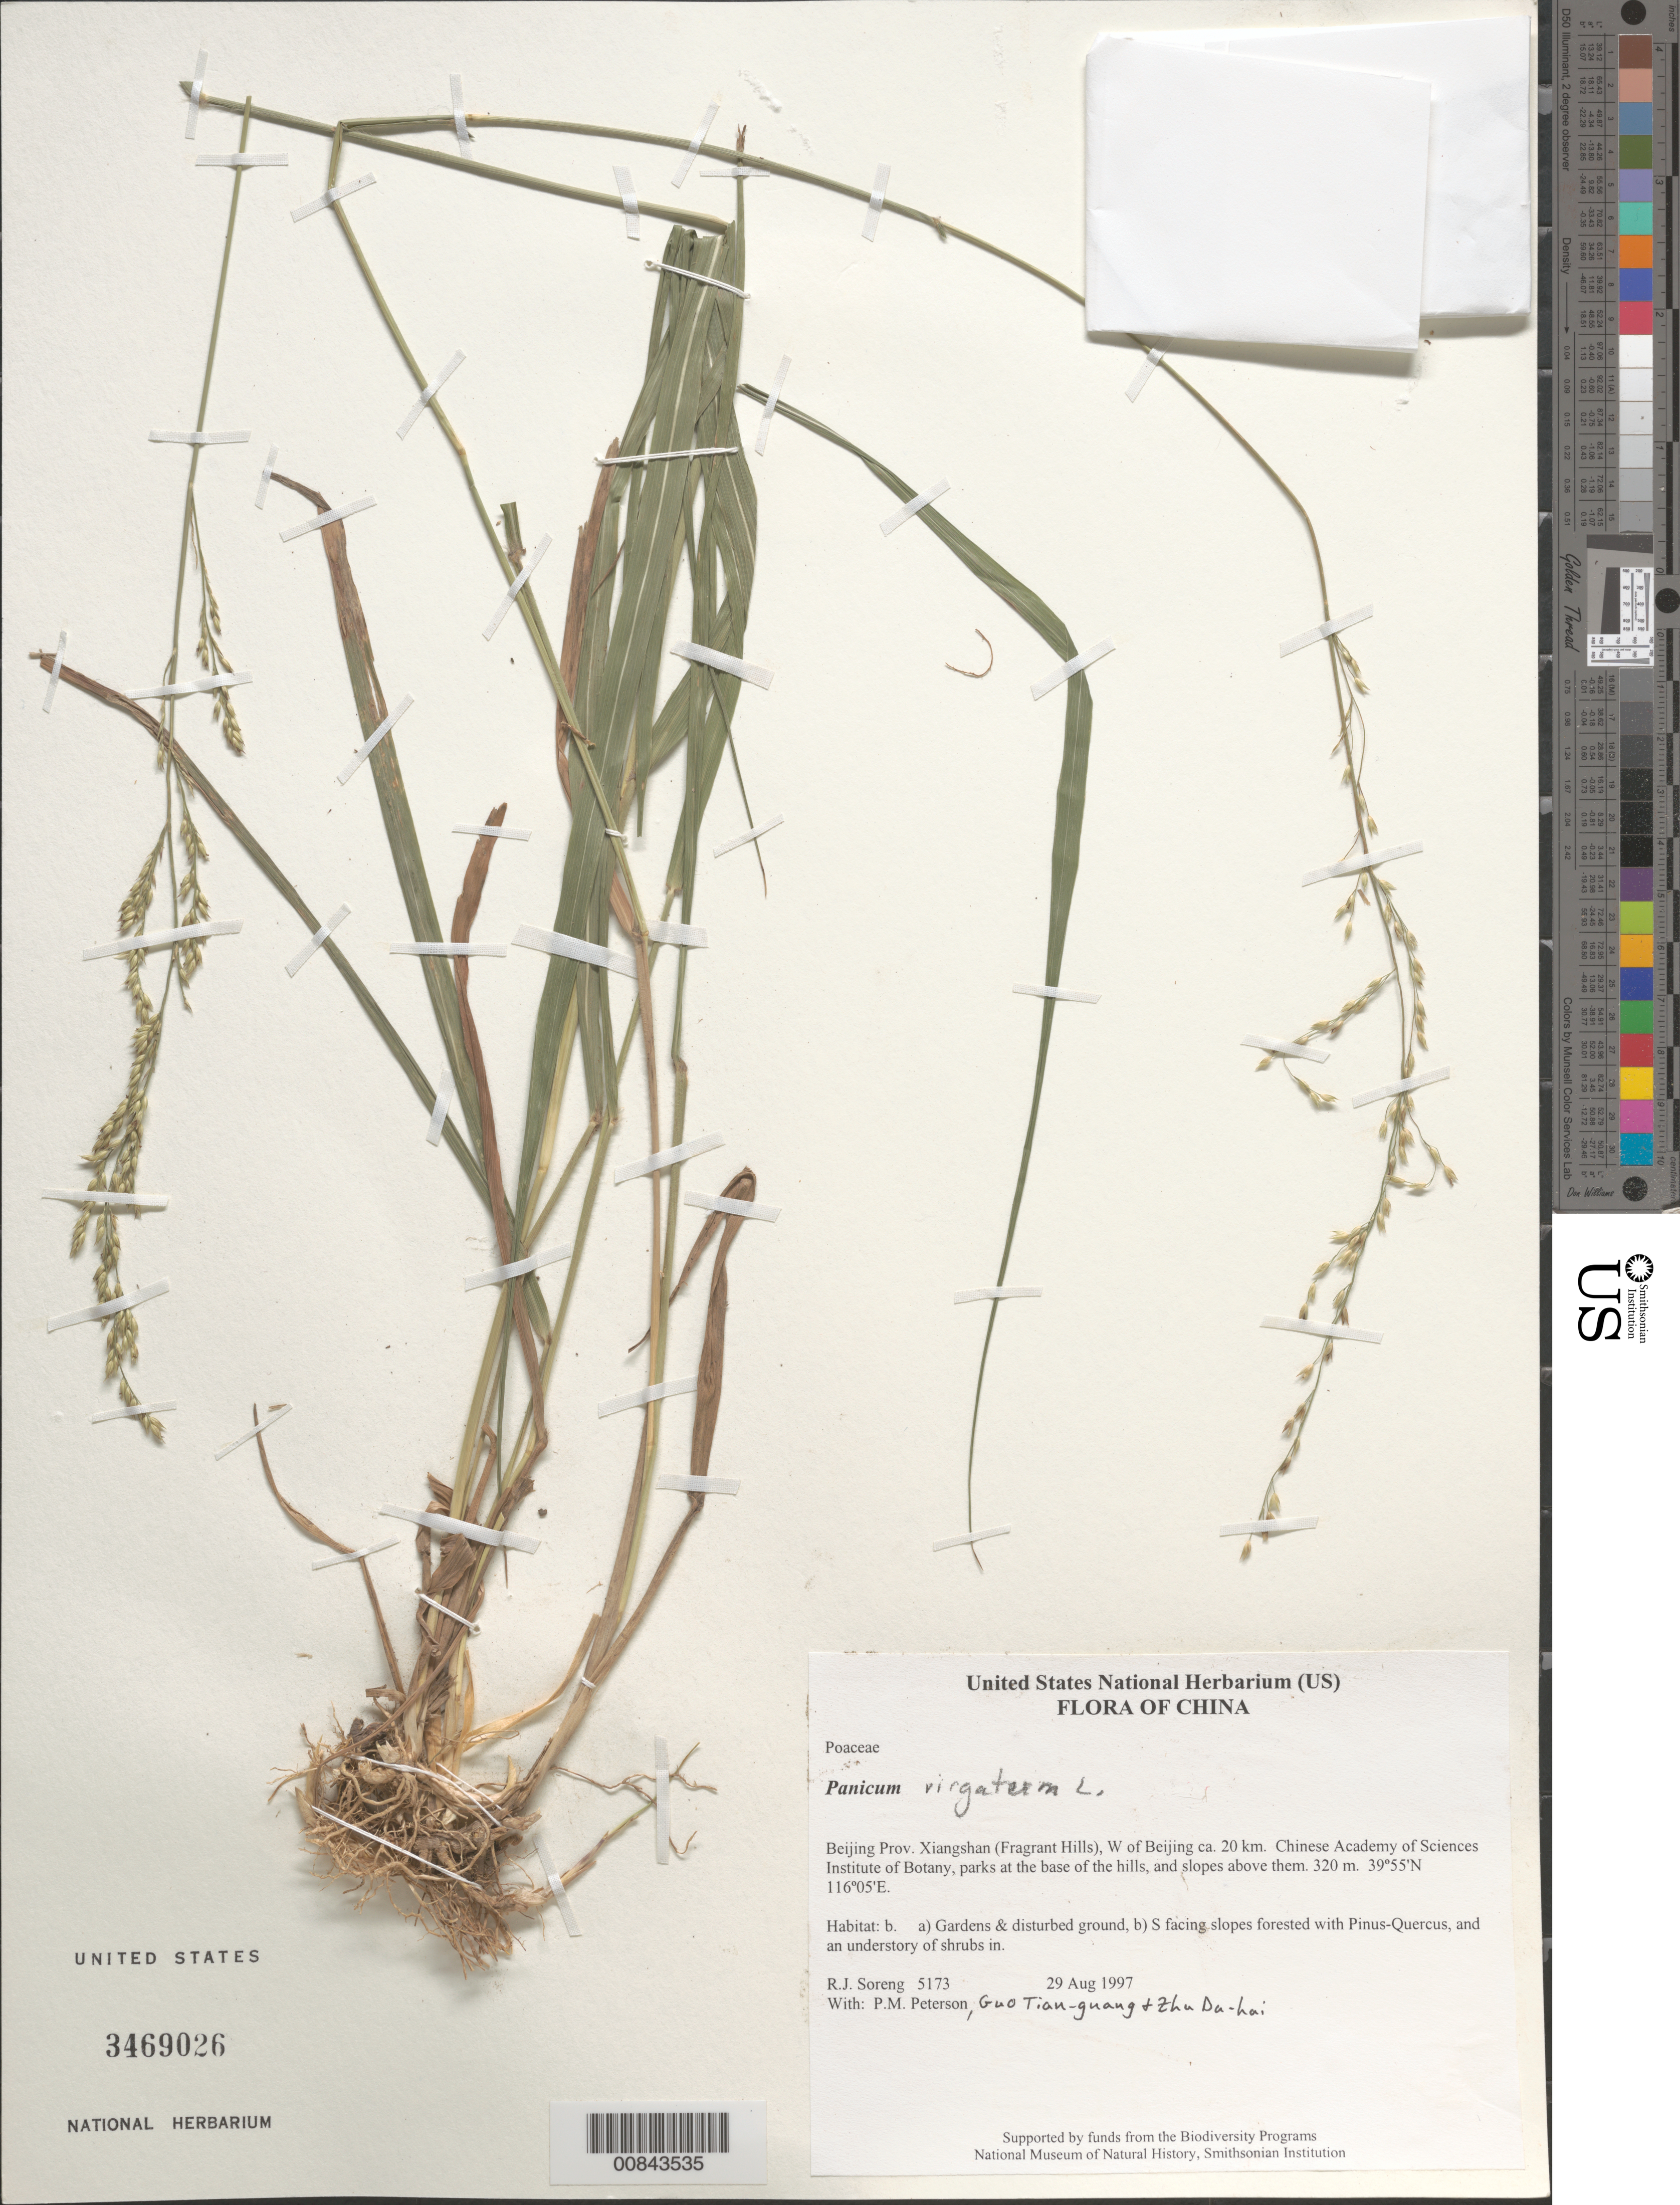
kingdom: Plantae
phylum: Tracheophyta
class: Liliopsida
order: Poales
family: Poaceae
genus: Panicum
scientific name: Panicum virgatum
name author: L.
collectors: R. J. Soreng, P. M. Peterson & Zhu Da-hai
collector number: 5173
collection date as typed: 29 Aug 1997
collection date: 1997-08-29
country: China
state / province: Beijing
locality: Xiangshan (Fragrant Hills), W of Beijing ca. 20 km Chinese Academy of Sciences Institute of Botany, parks at the base of the hills, and slopes above them.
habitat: Habitat: b. a) Gardens & disturbed ground, b) S facing slopes forested with Pinus-Quercus, and an understory of shrubs in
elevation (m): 320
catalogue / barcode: US 3469026